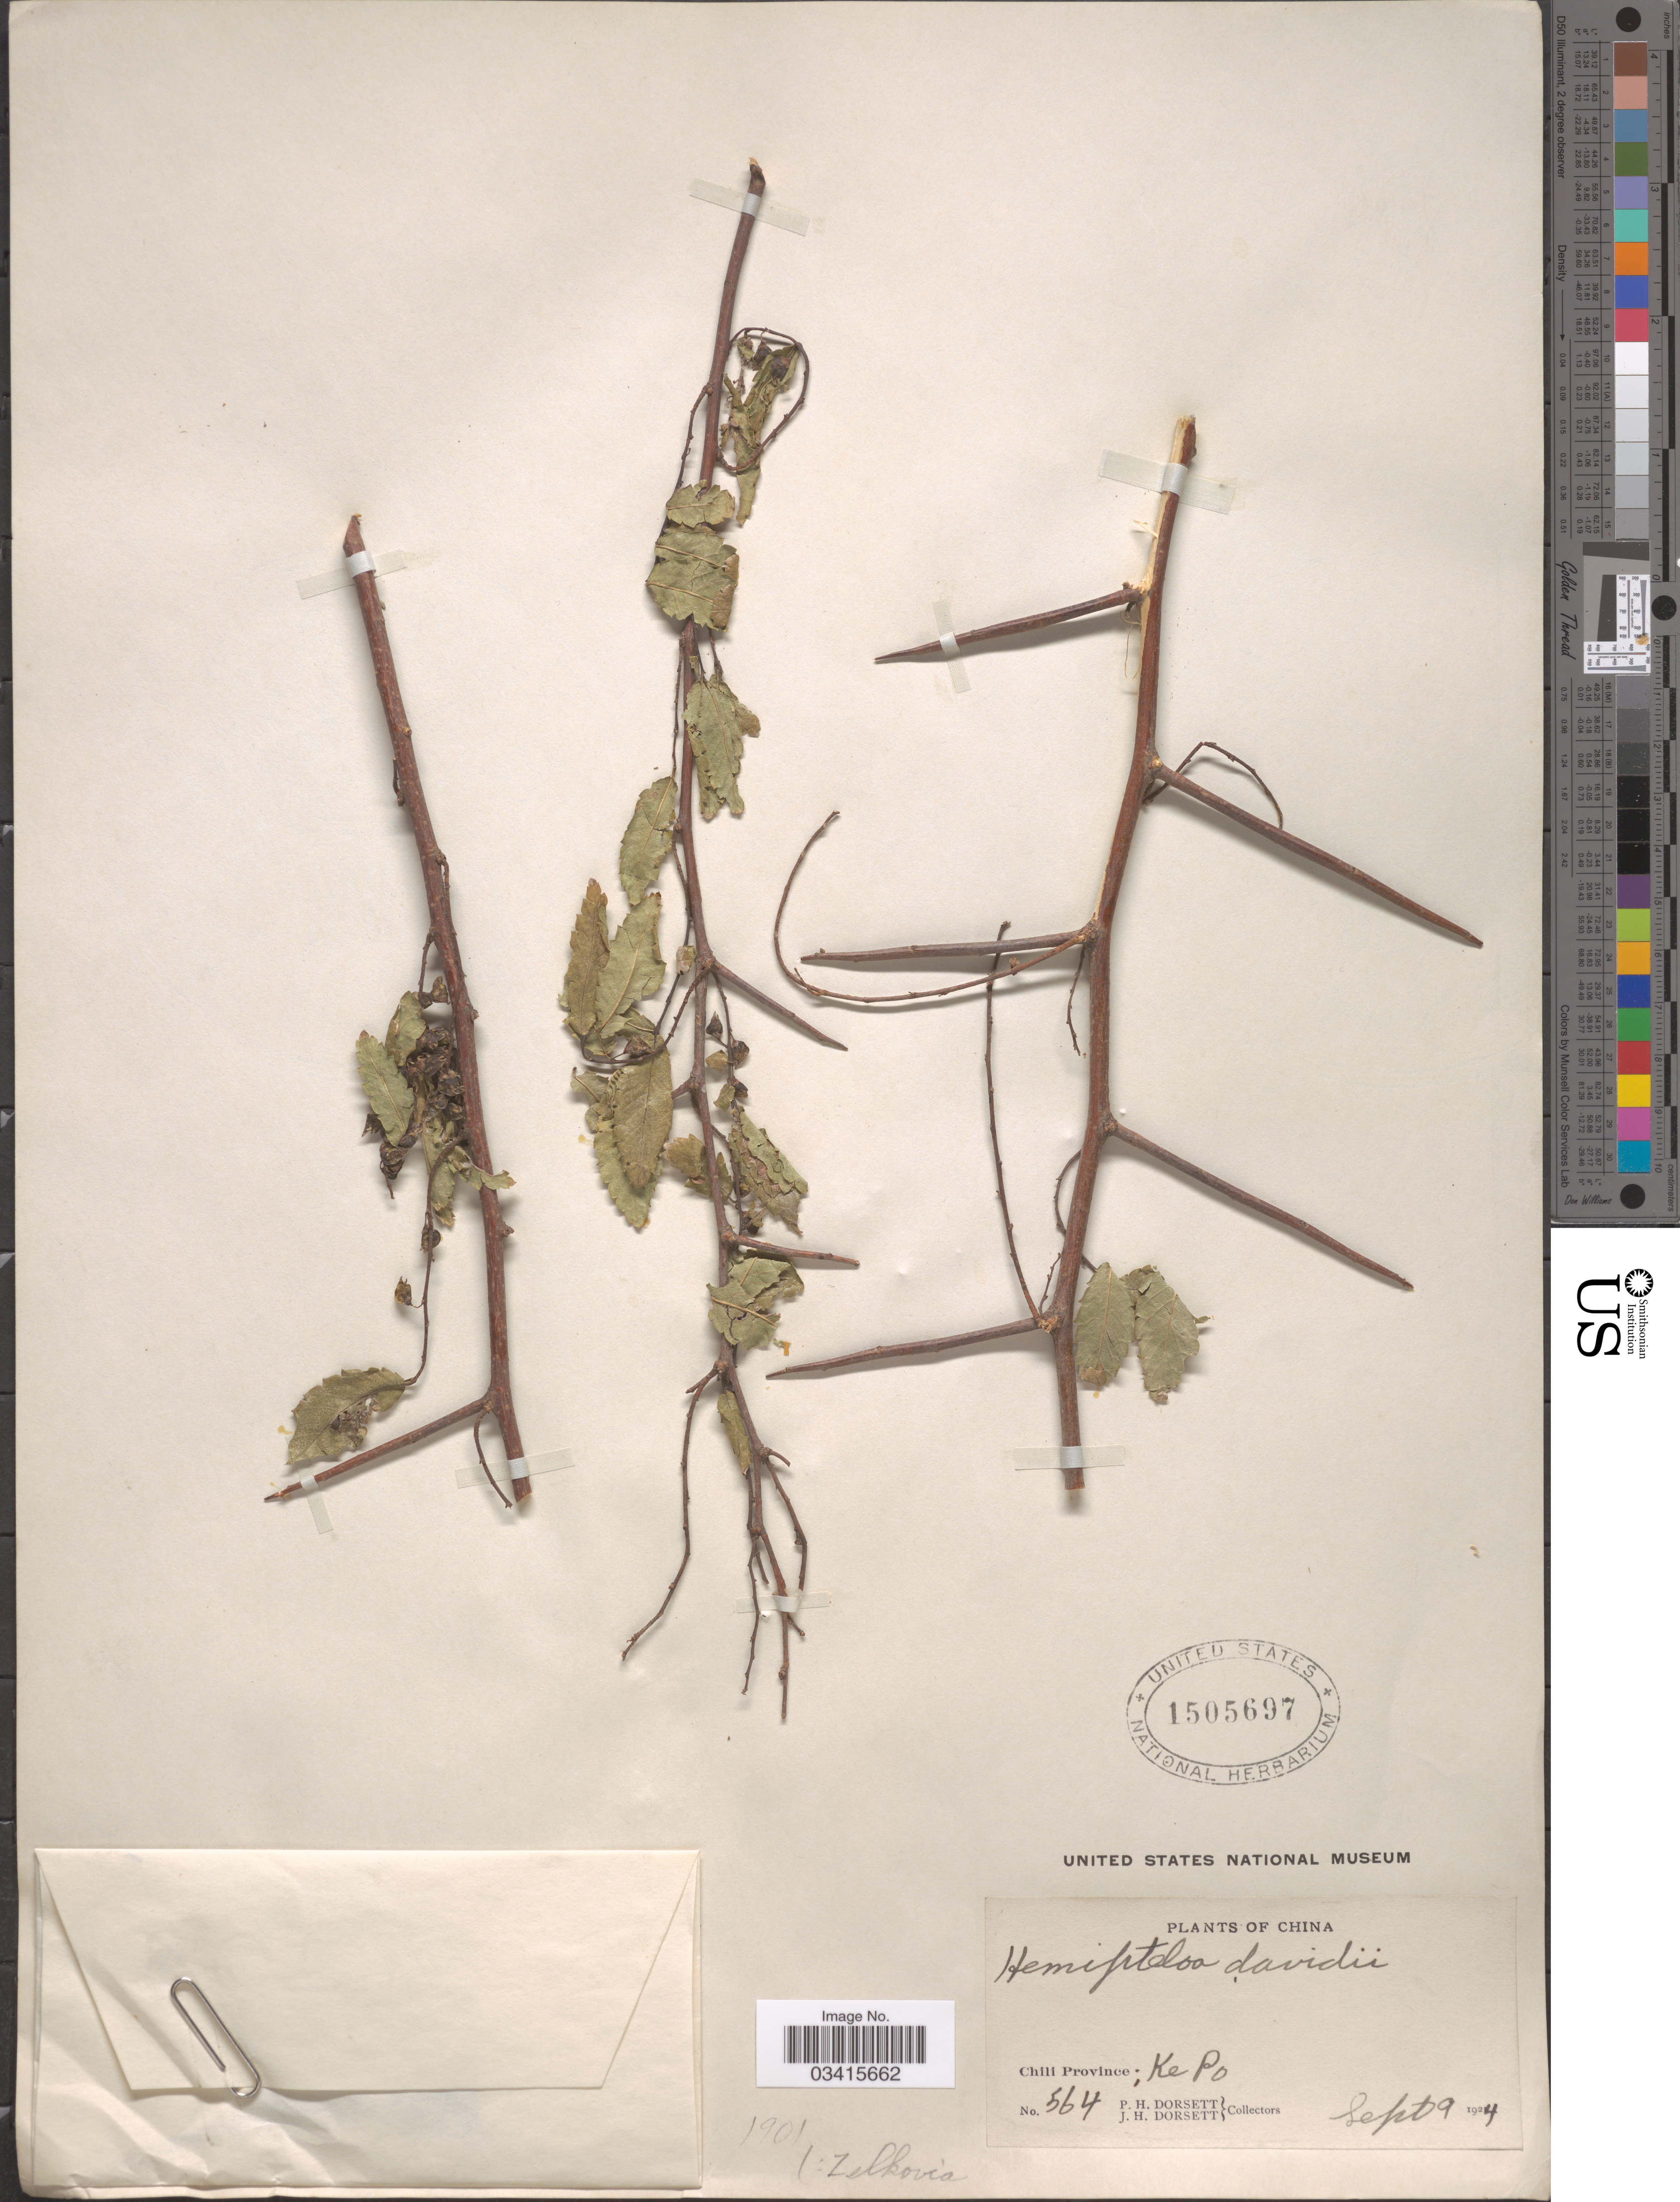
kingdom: Plantae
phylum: Tracheophyta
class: Magnoliopsida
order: Rosales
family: Ulmaceae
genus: Hemiptelea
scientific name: Hemiptelea davidii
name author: (Hance) Planch.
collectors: P. H. Dorsett & J. Dorsett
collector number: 564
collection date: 1924-09-09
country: China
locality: Chili Province; Ke Po.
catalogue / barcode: US 1505697